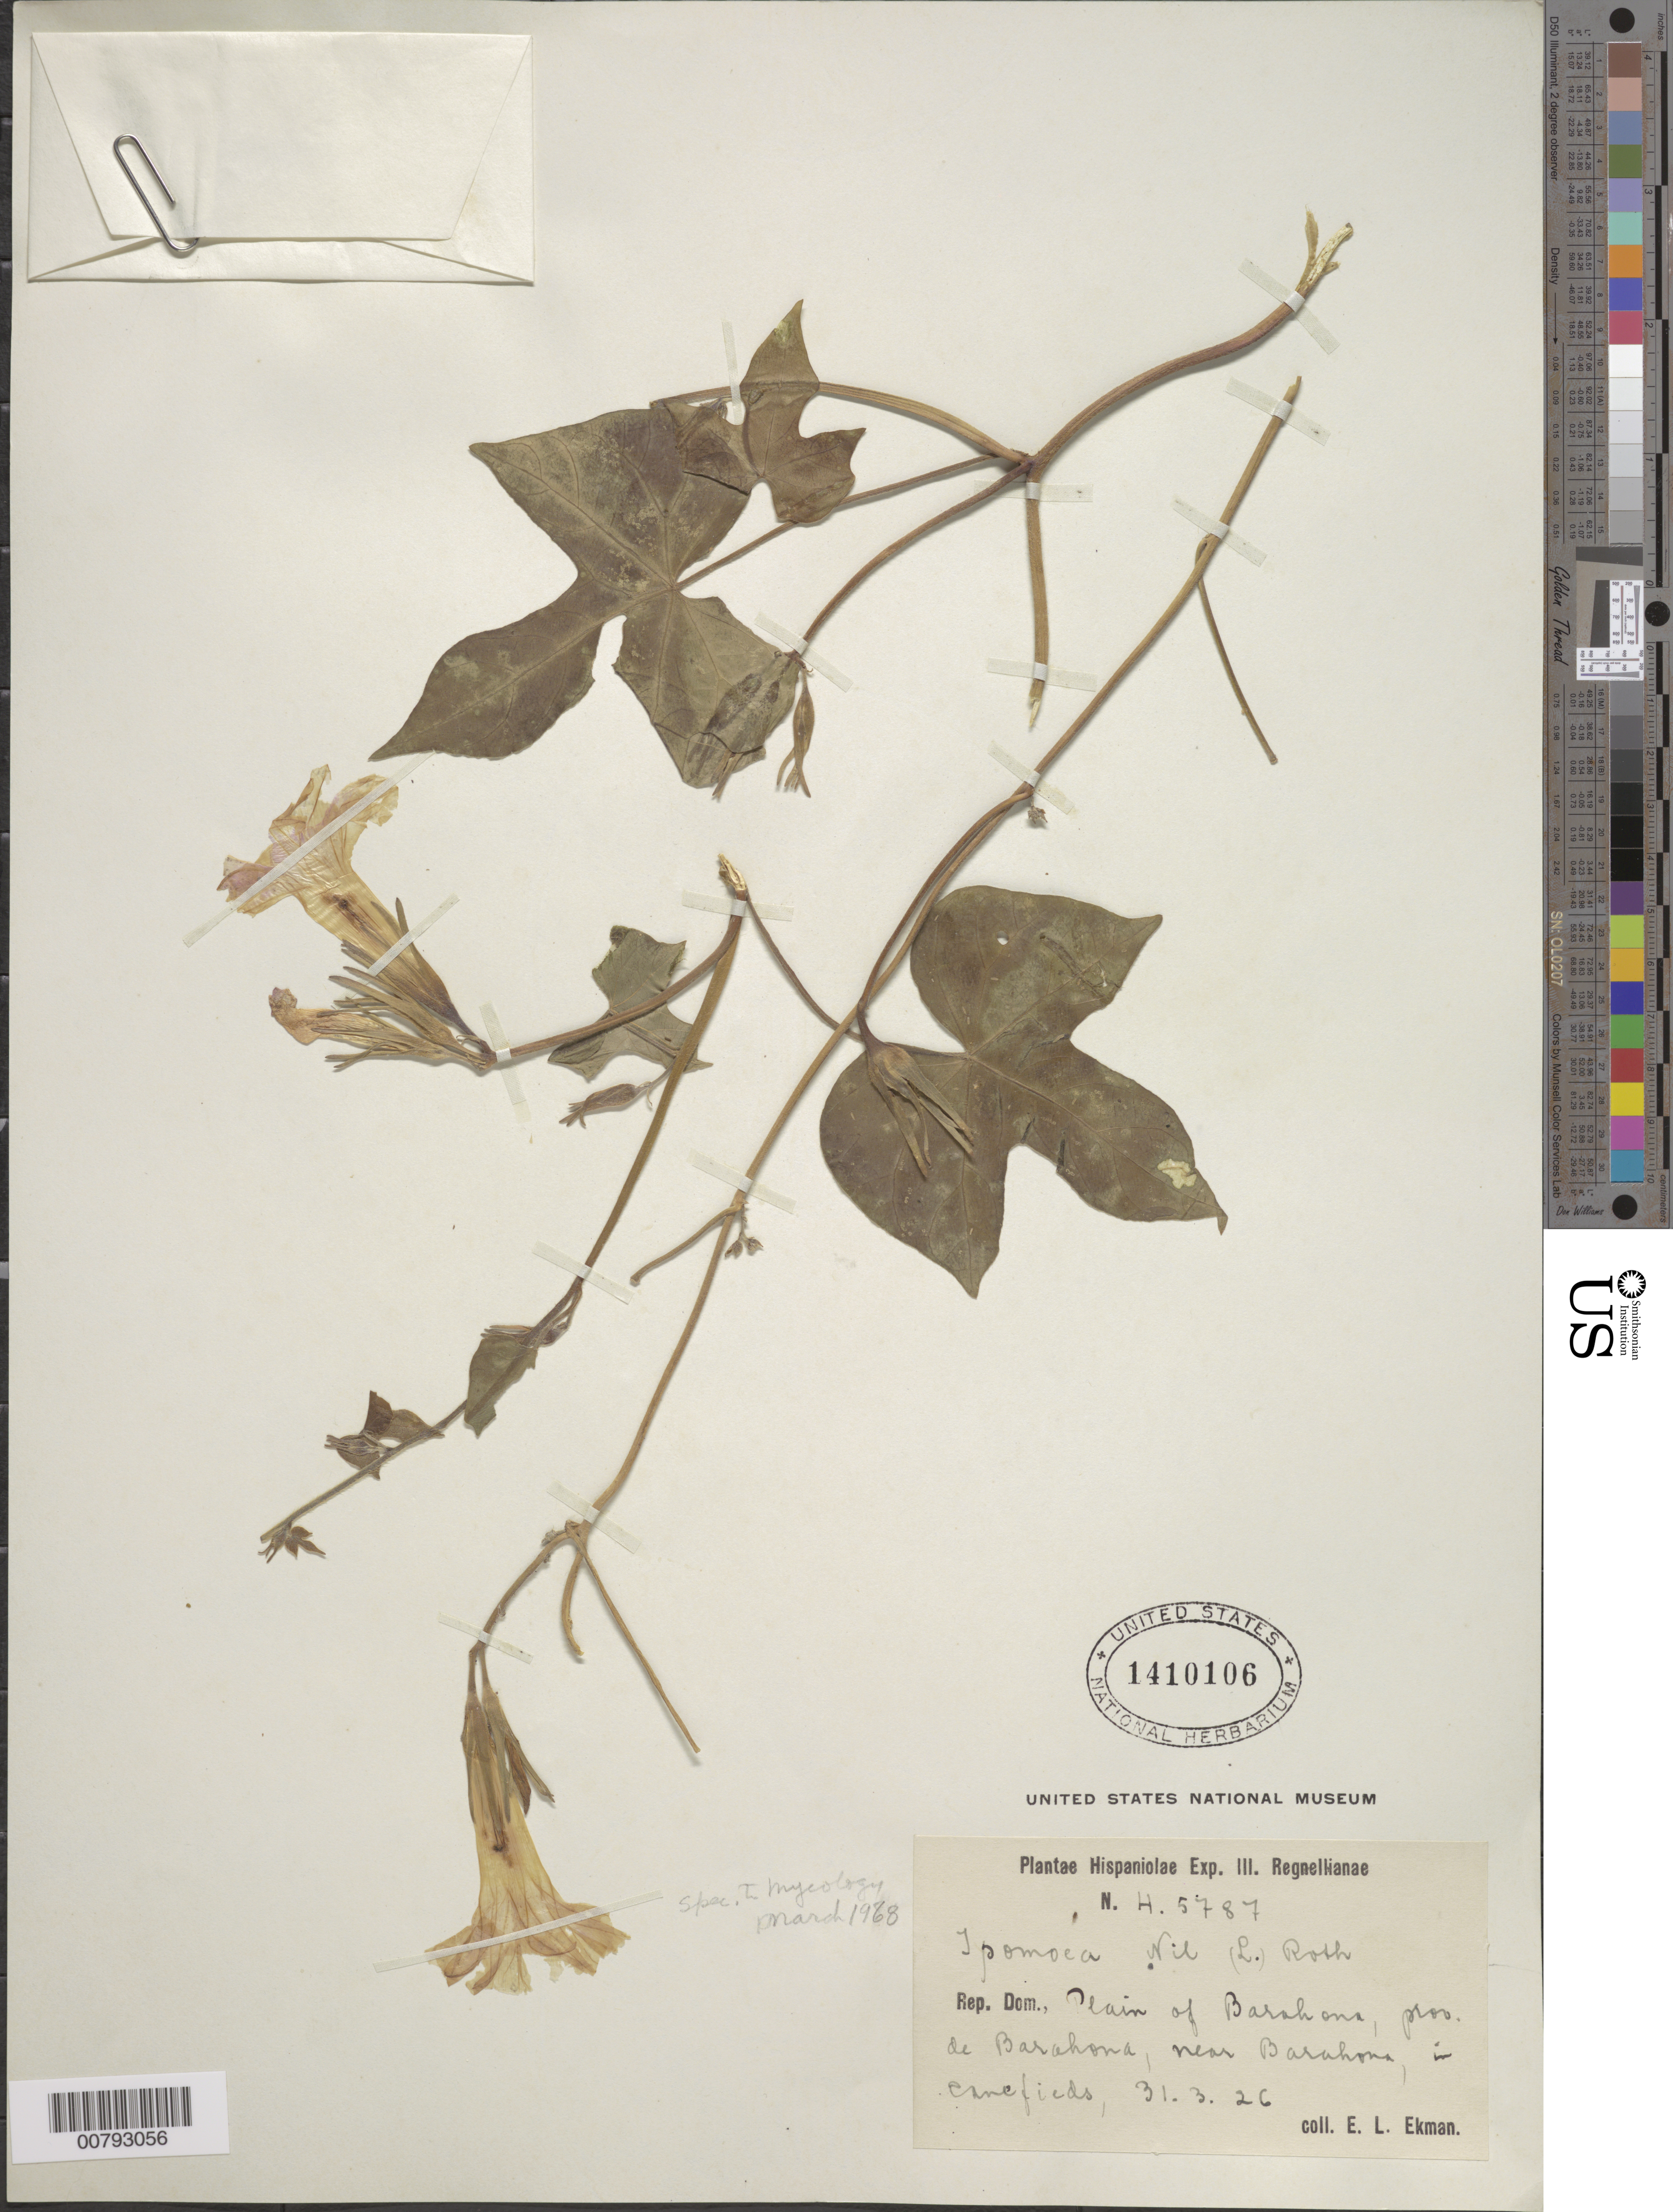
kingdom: Plantae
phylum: Tracheophyta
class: Magnoliopsida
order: Solanales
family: Convolvulaceae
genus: Ipomoea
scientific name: Ipomoea nil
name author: (L.) Roth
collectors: E. L. Ekman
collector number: H 5787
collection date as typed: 31 Mar 1926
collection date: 1926-03-31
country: Dominican Republic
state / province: Barahona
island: Hispaniola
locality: Plain of Barahona, near Barahona.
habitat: In canefields.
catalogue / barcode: US 1410106